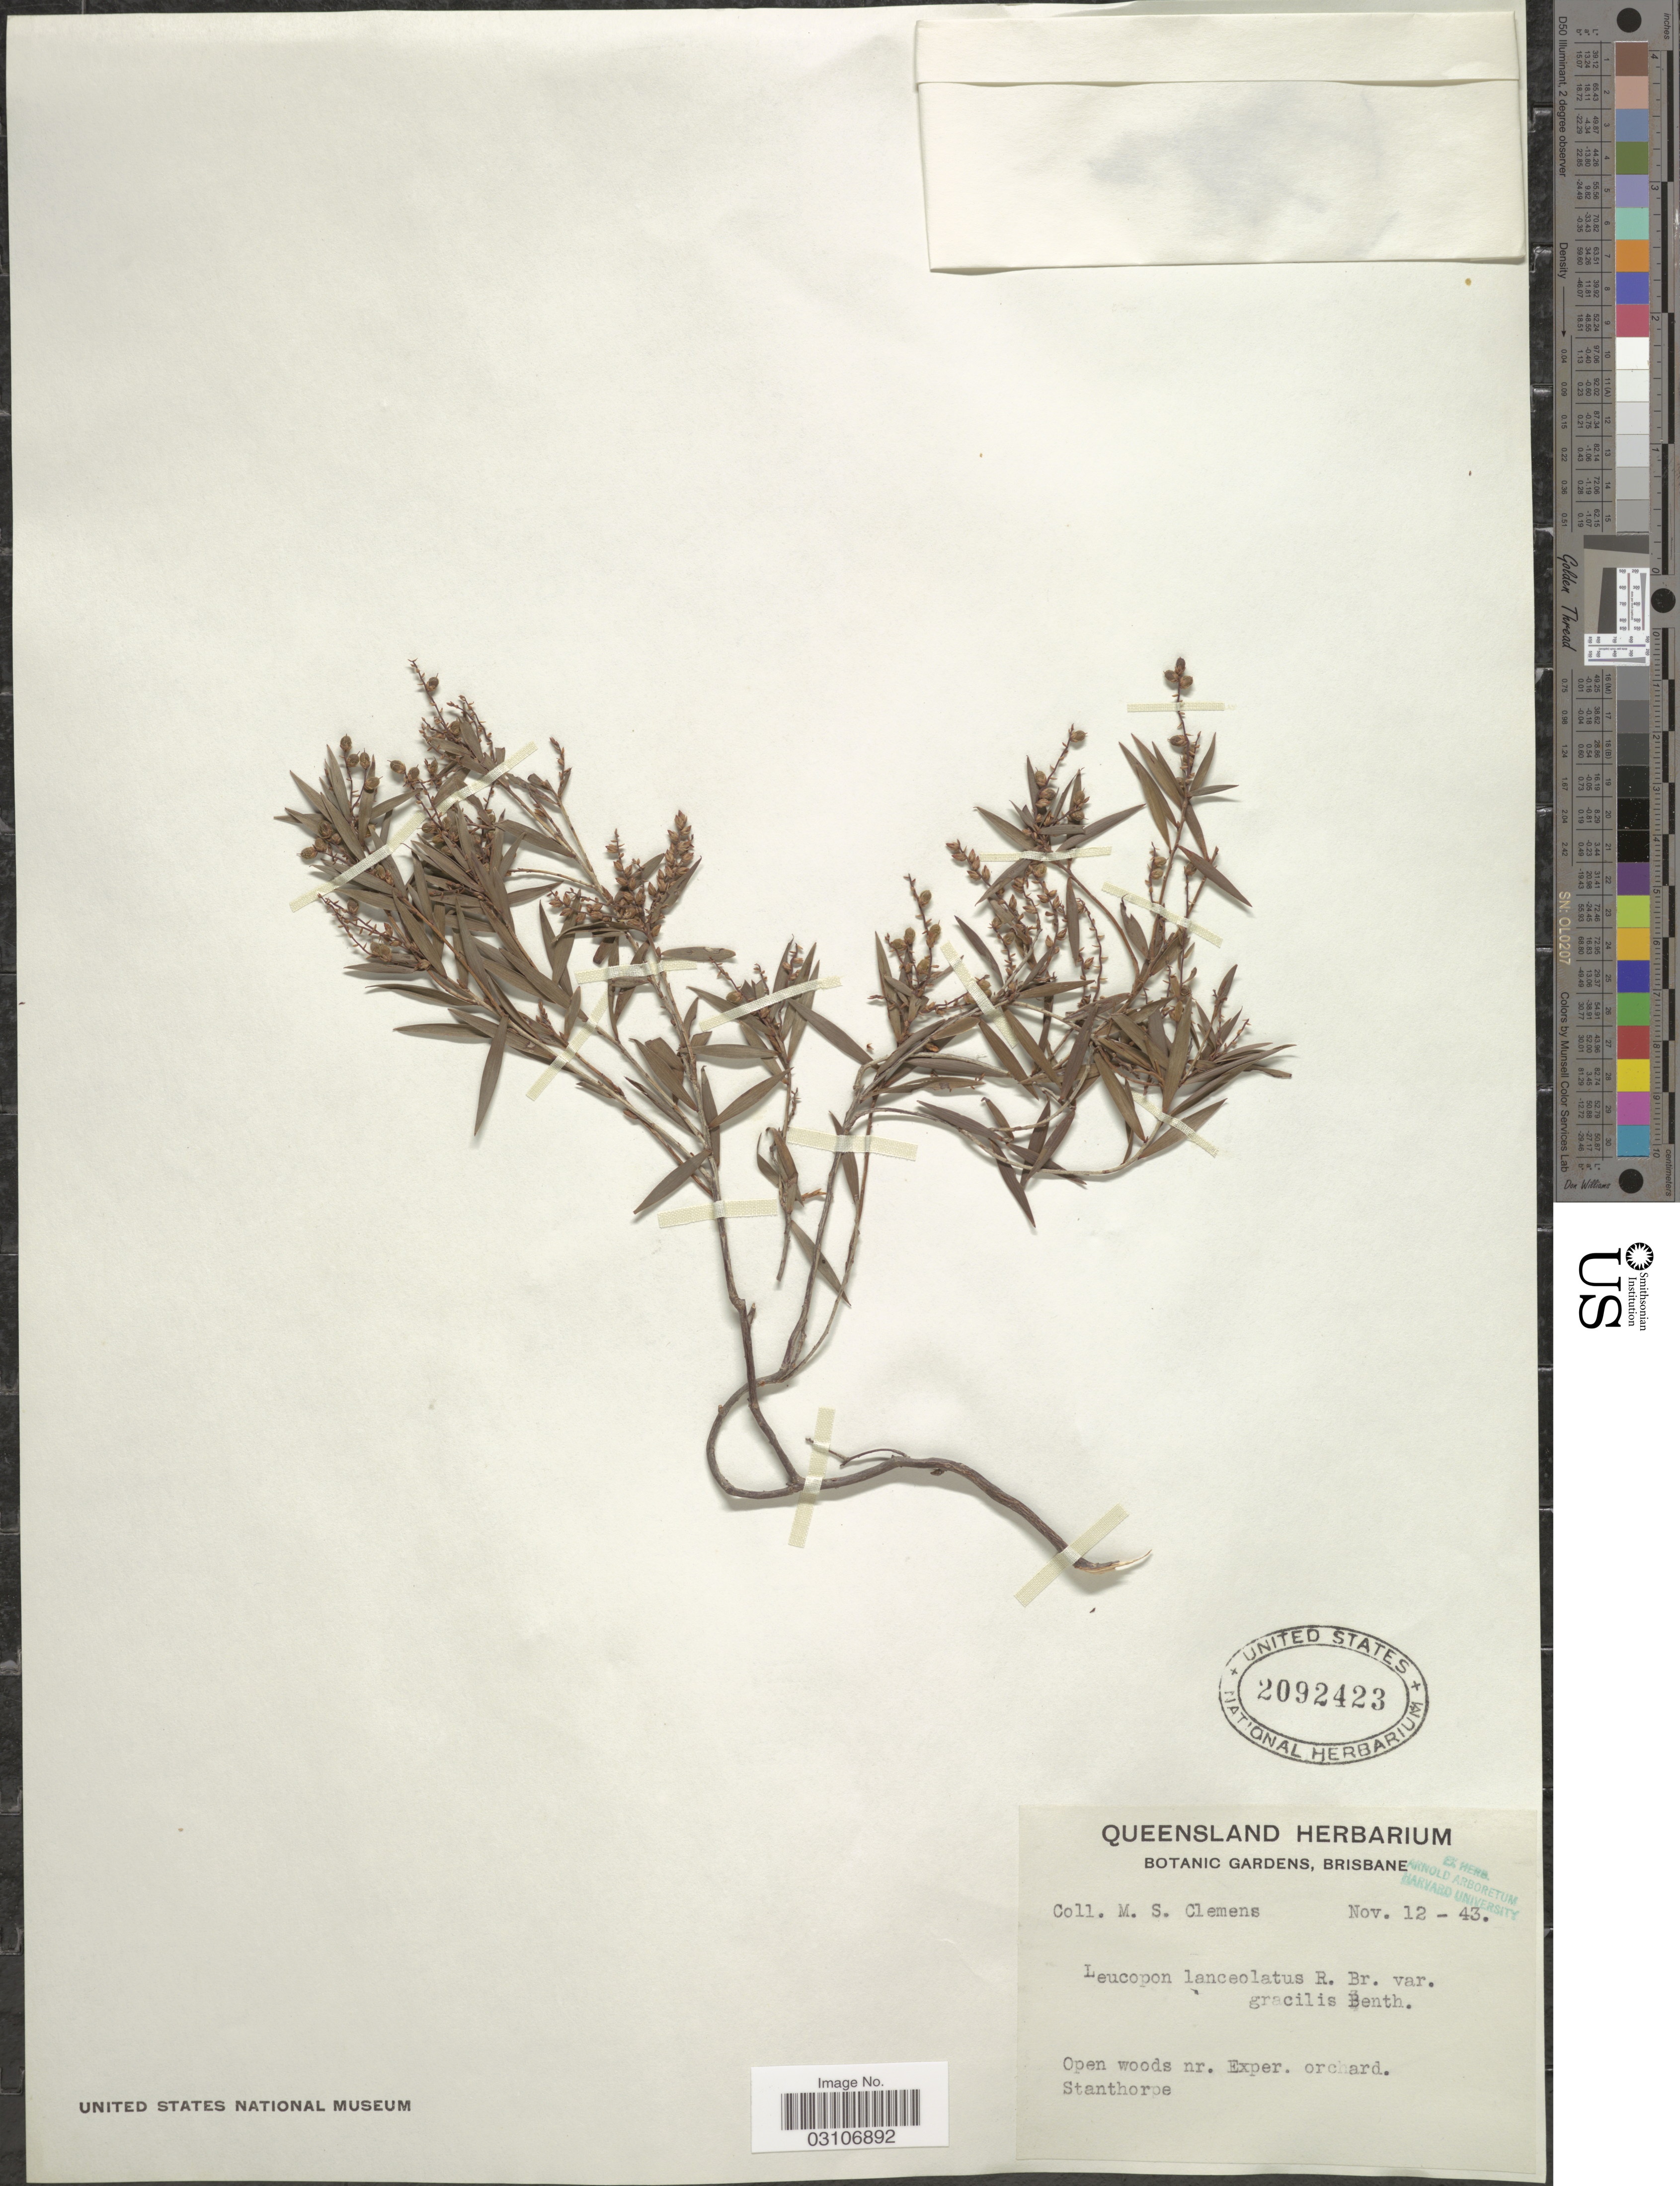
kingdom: Plantae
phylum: Tracheophyta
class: Magnoliopsida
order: Ericales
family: Ericaceae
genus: Leucopogon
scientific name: Leucopogon lanceolatus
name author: R. Br.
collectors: M. S. Clemens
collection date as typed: Transcribed d/m/y: 12/11/43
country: Australia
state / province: Queensland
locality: Open woods nr. Exper. orchard. Stanthoroe.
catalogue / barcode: US 2092423